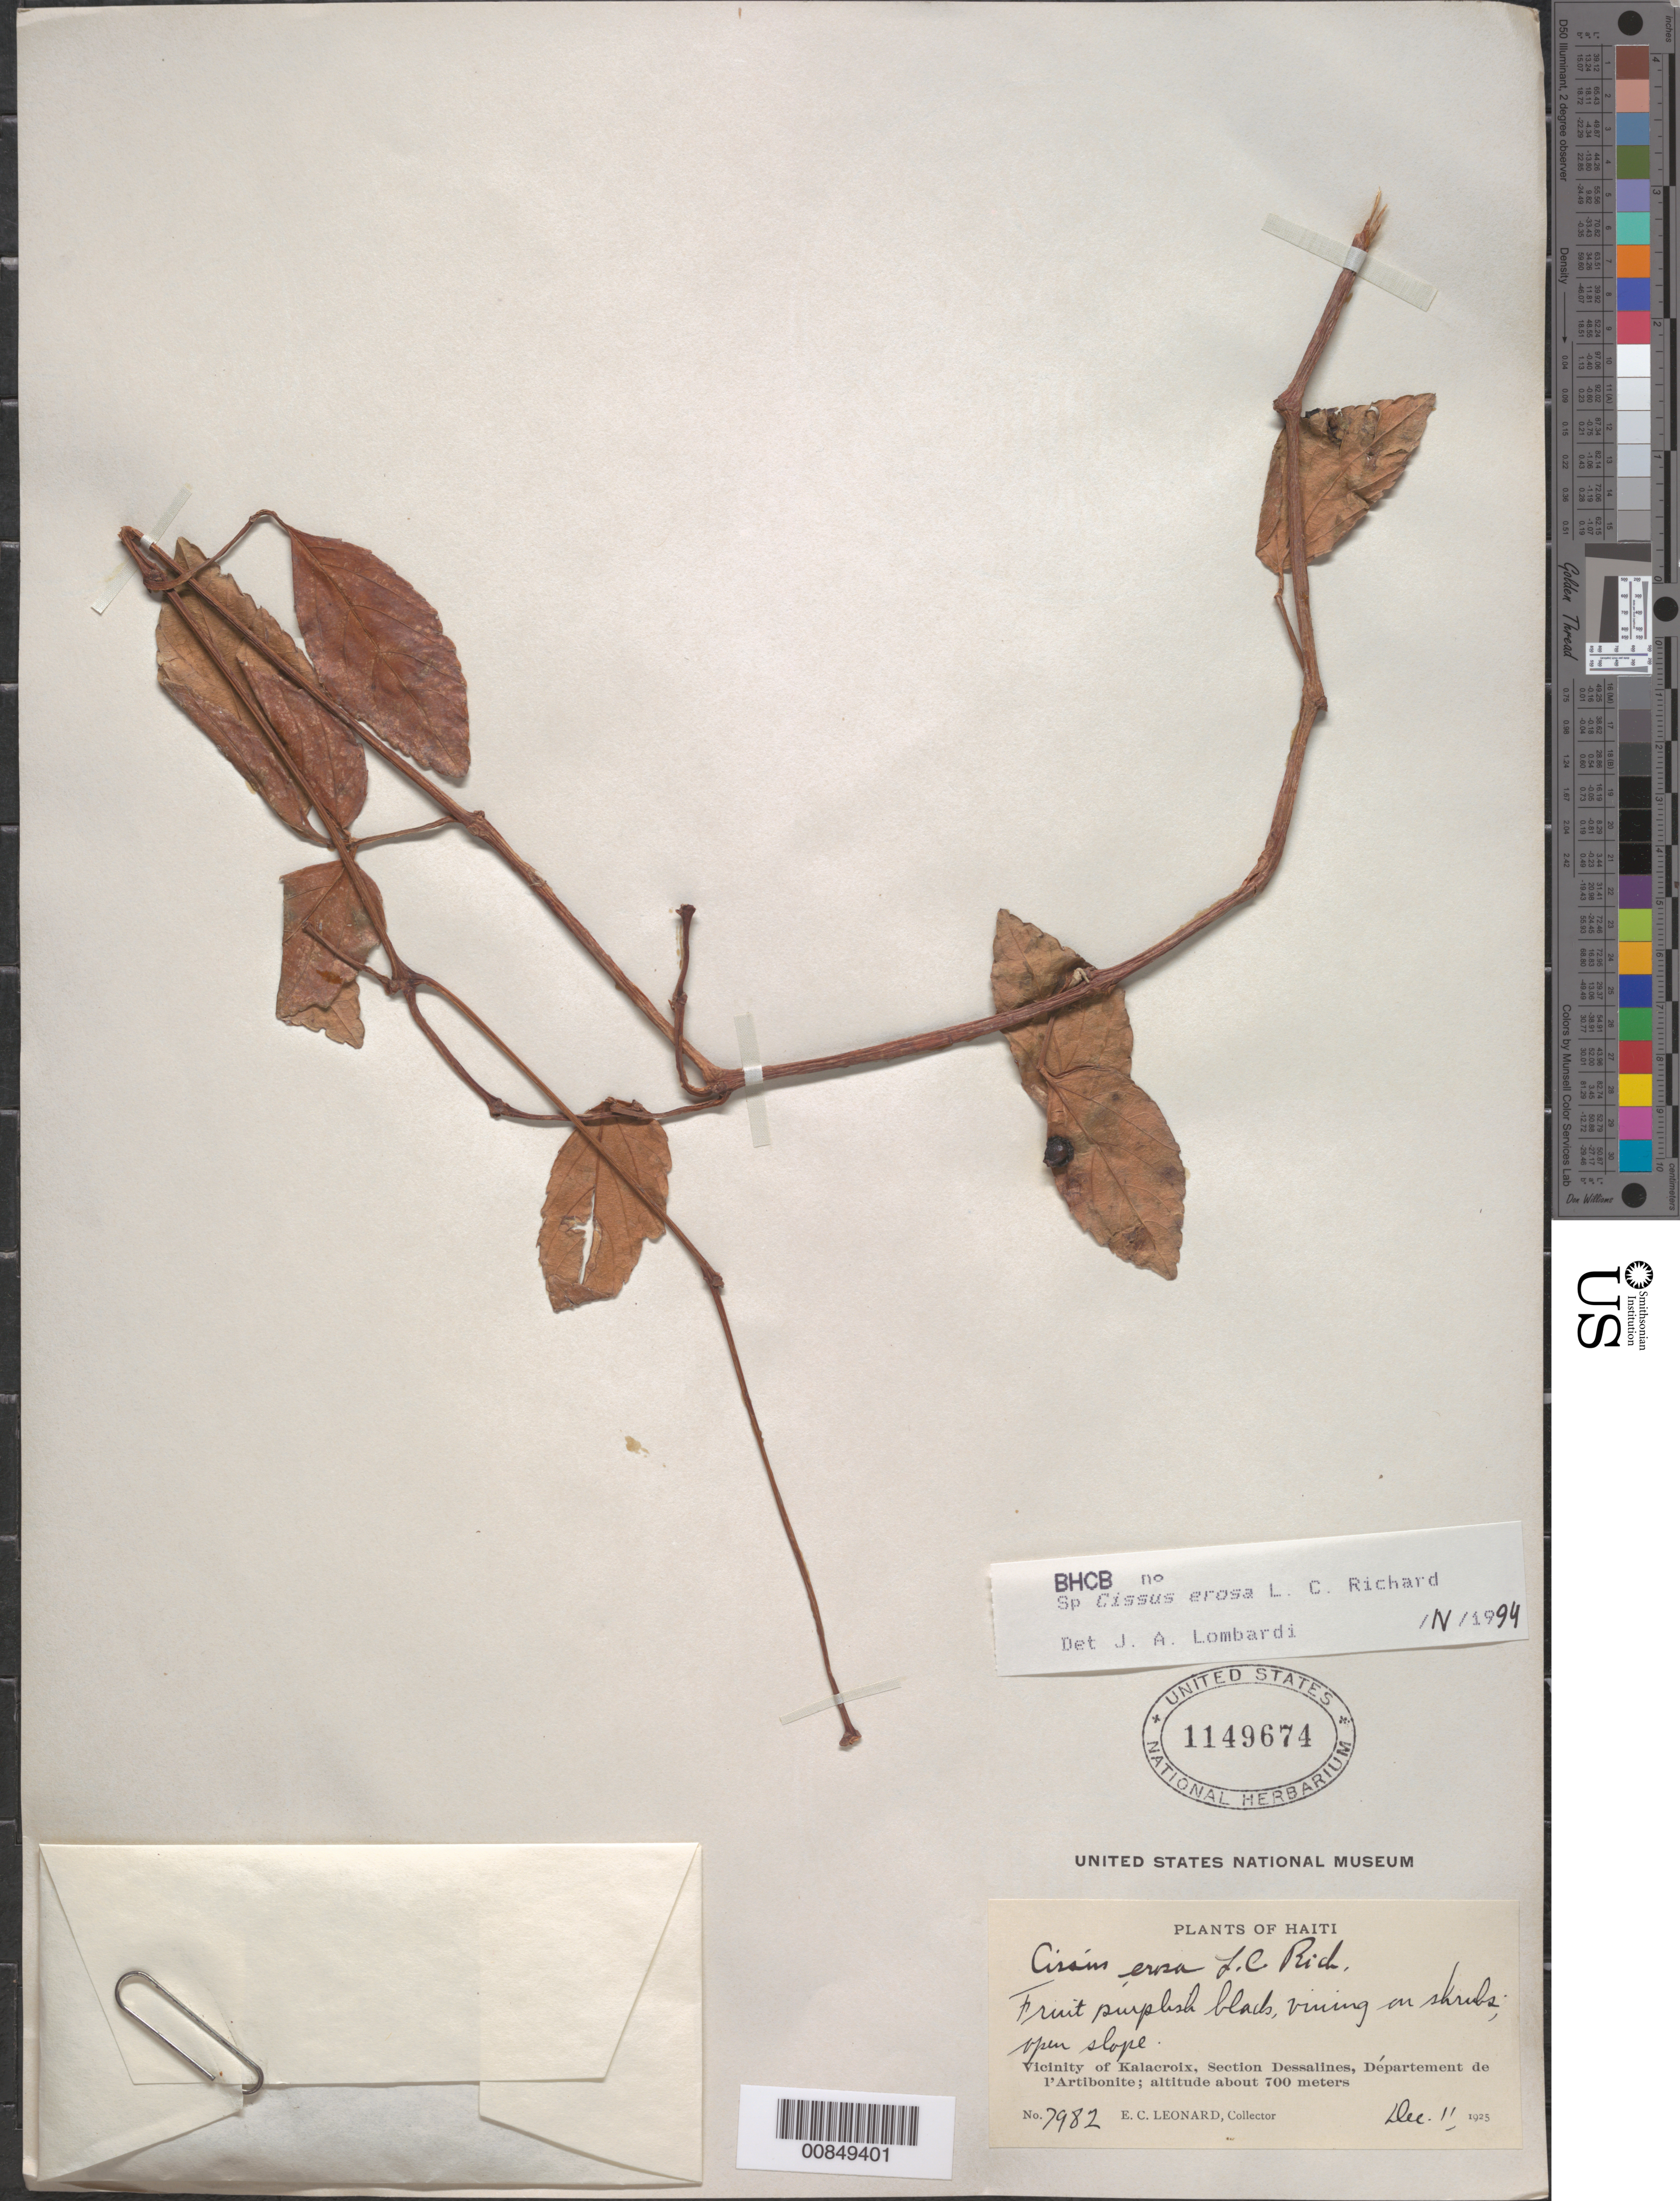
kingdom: Plantae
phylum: Tracheophyta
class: Magnoliopsida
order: Vitales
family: Vitaceae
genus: Cissus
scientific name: Cissus erosa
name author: Rich.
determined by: Lombardi, Julio A.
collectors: E. C. Leonard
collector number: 7982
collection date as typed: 11 Dec 1925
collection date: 1925-12-11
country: Haiti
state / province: Artibonite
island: Hispaniola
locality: Vicinity of Kalacroix, section Dessalines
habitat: On shrubs, on open slopes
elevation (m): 700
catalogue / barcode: US 1149674